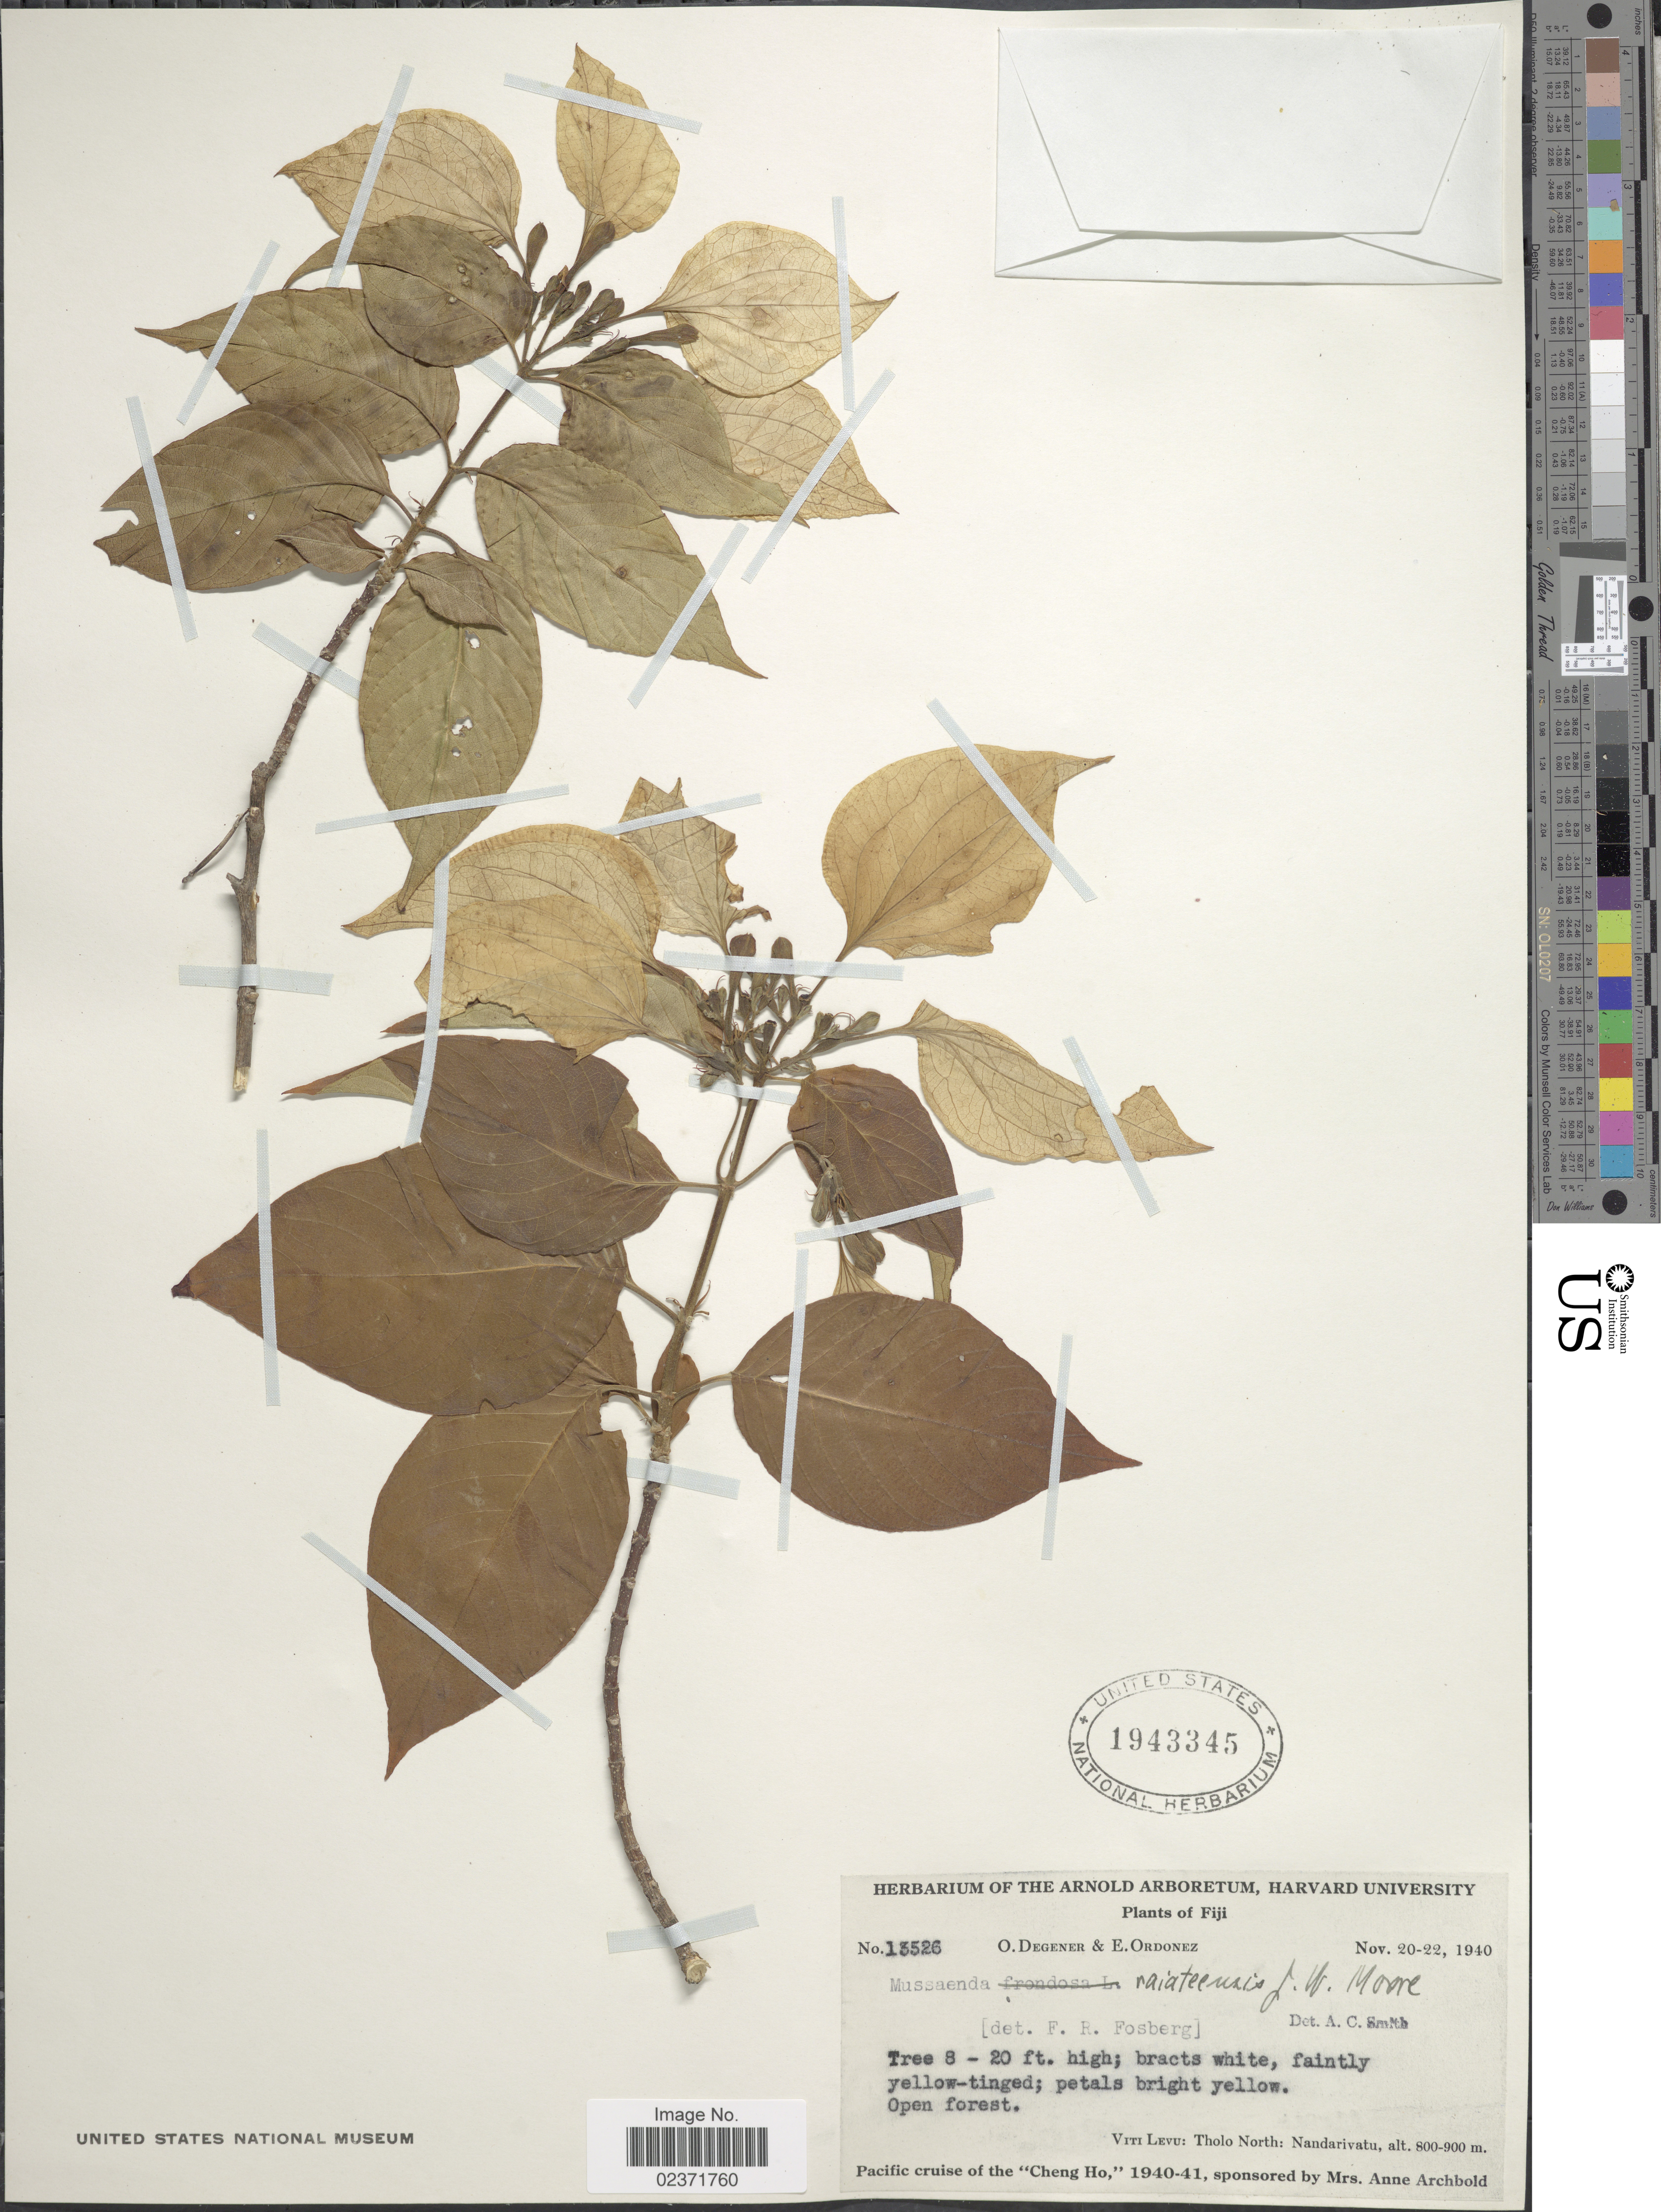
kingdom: Plantae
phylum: Tracheophyta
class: Magnoliopsida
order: Gentianales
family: Rubiaceae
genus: Mussaenda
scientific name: Mussaenda raiateensis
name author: J.W. Moore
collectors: O. Degener & E. Ordonez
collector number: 13526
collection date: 1940-11-20/1940-11-22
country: Fiji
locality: Viti Levu: Tholo North: Nandarivatu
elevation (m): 800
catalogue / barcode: US 1943345